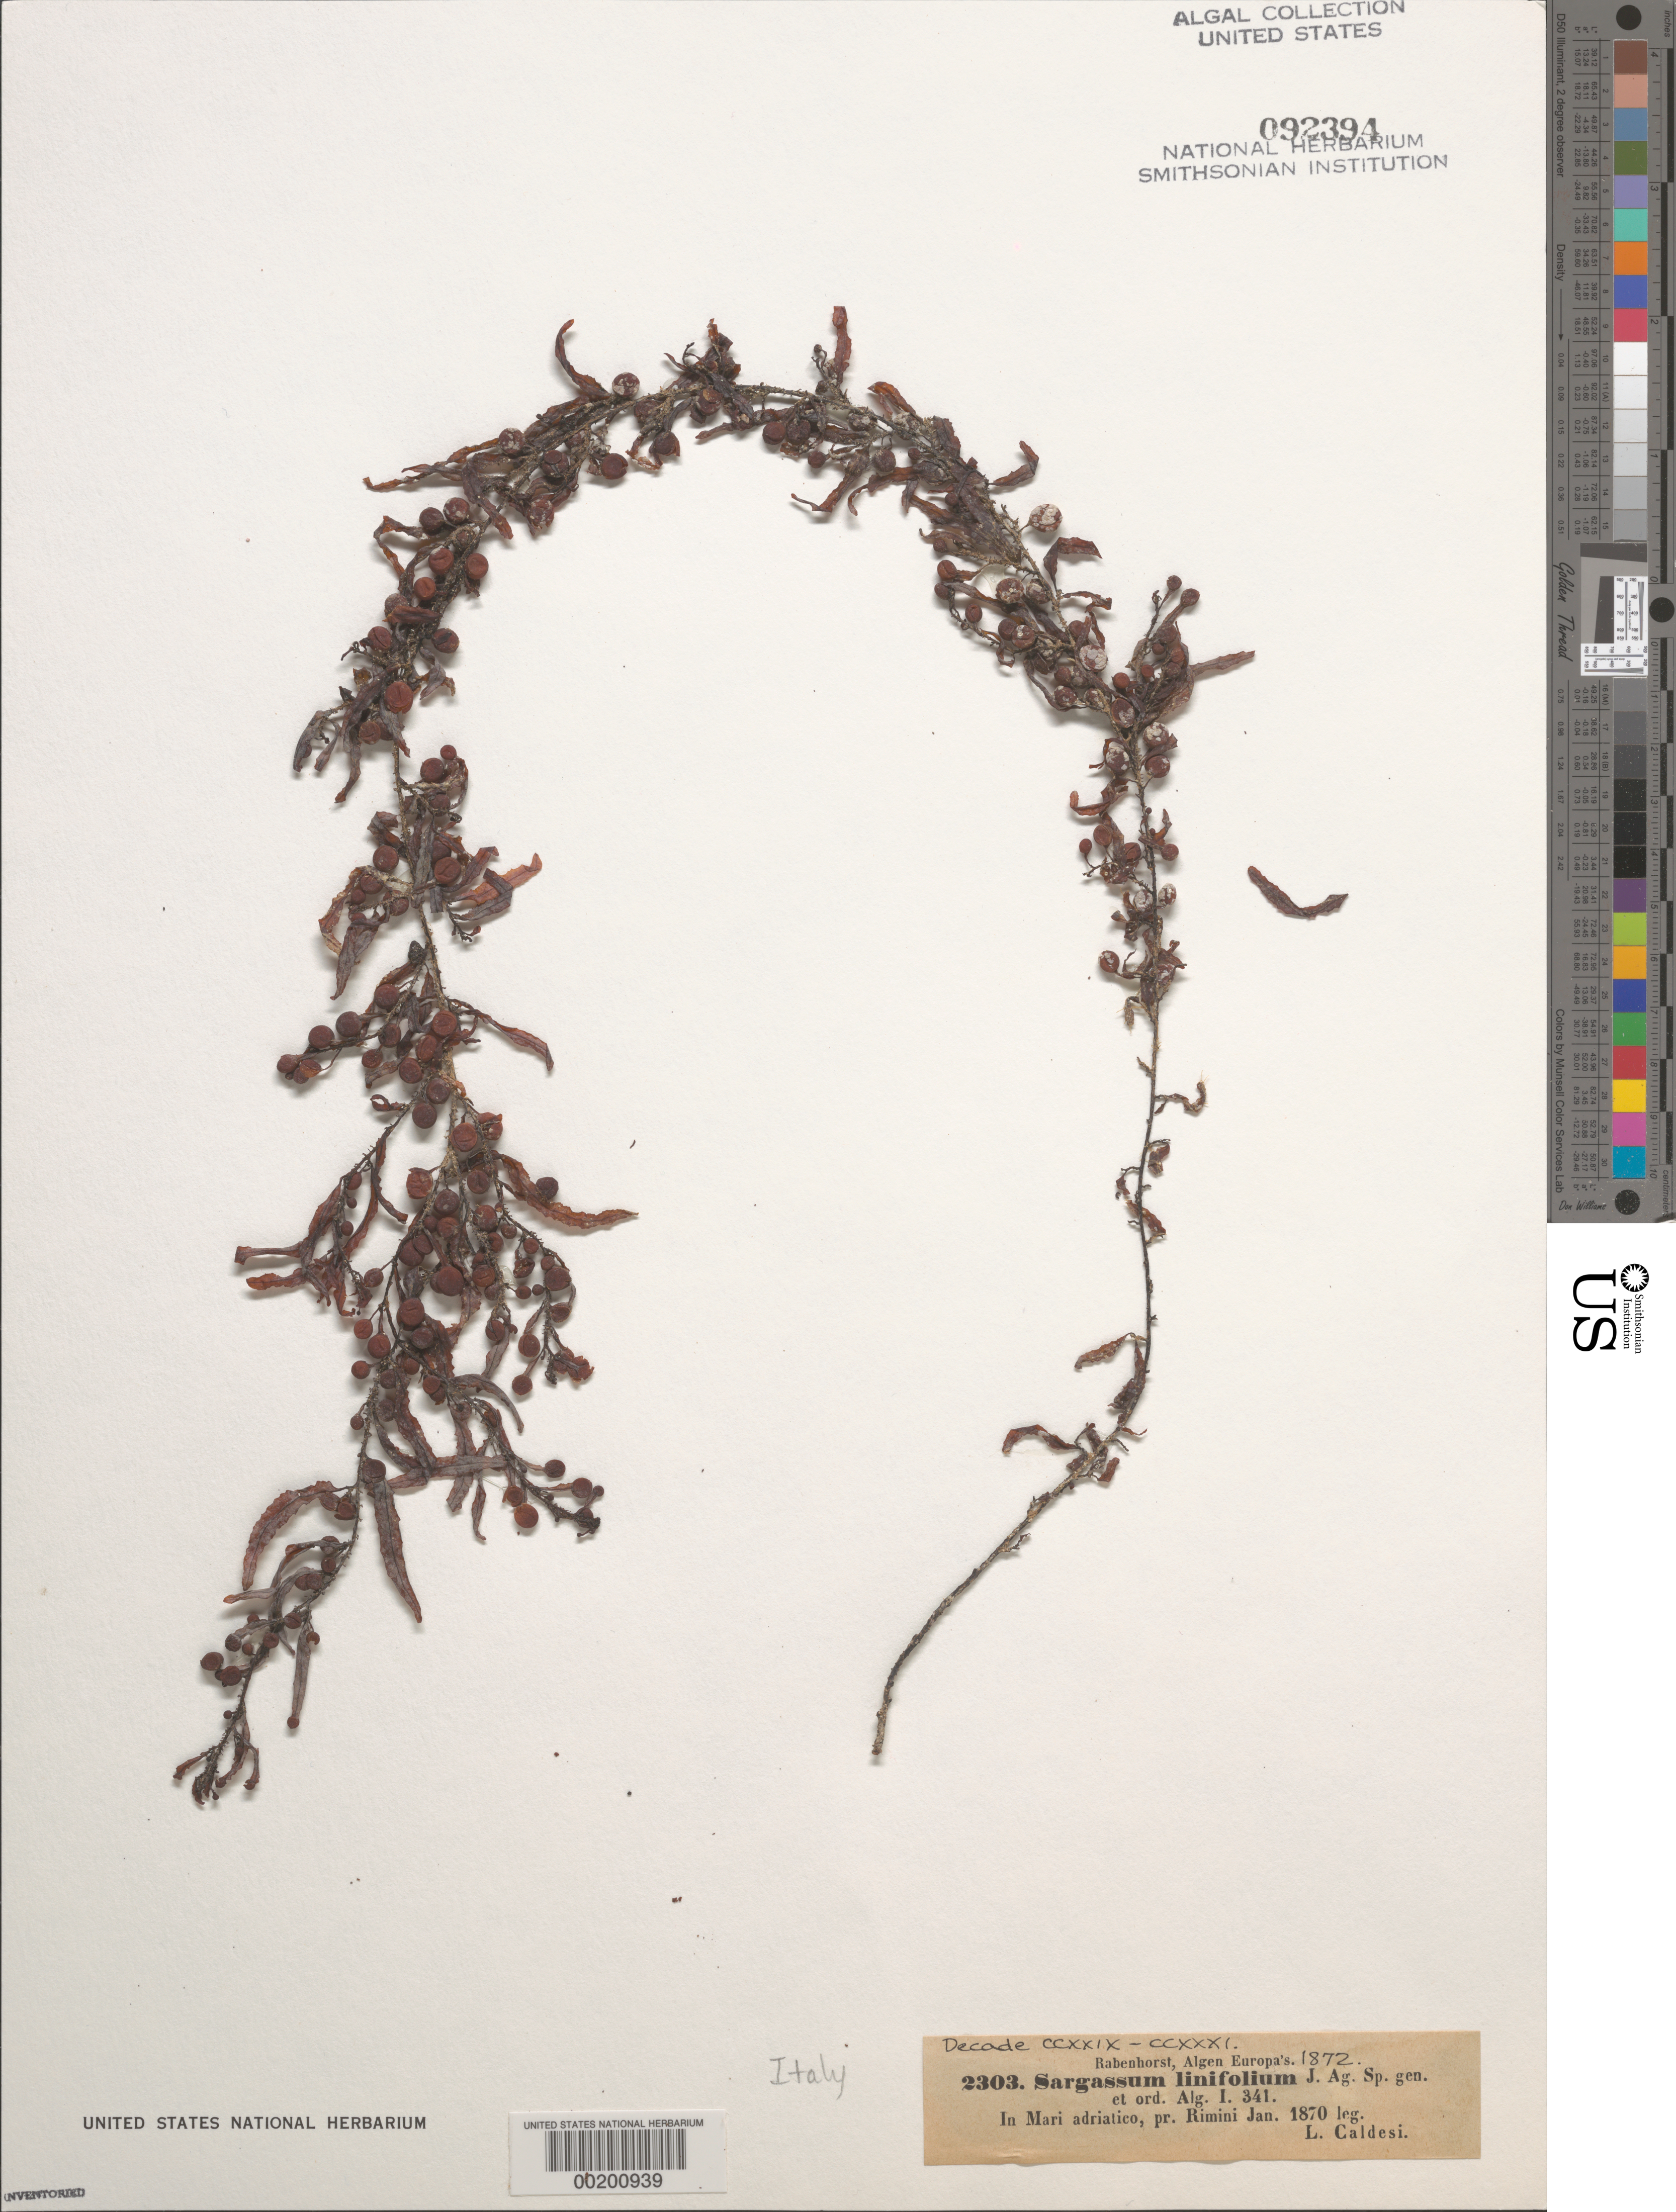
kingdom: Chromista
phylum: Ochrophyta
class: Phaeophyceae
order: Fucales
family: Sargassaceae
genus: Sargassum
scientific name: Sargassum acinarium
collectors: L. Caldesi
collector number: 2303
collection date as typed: Jan 1870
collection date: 1870-01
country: Italy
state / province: Emilia-Romagna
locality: Adriatic Sea (Mari adriatico) near Rimini, Forli Province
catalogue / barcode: US 92394